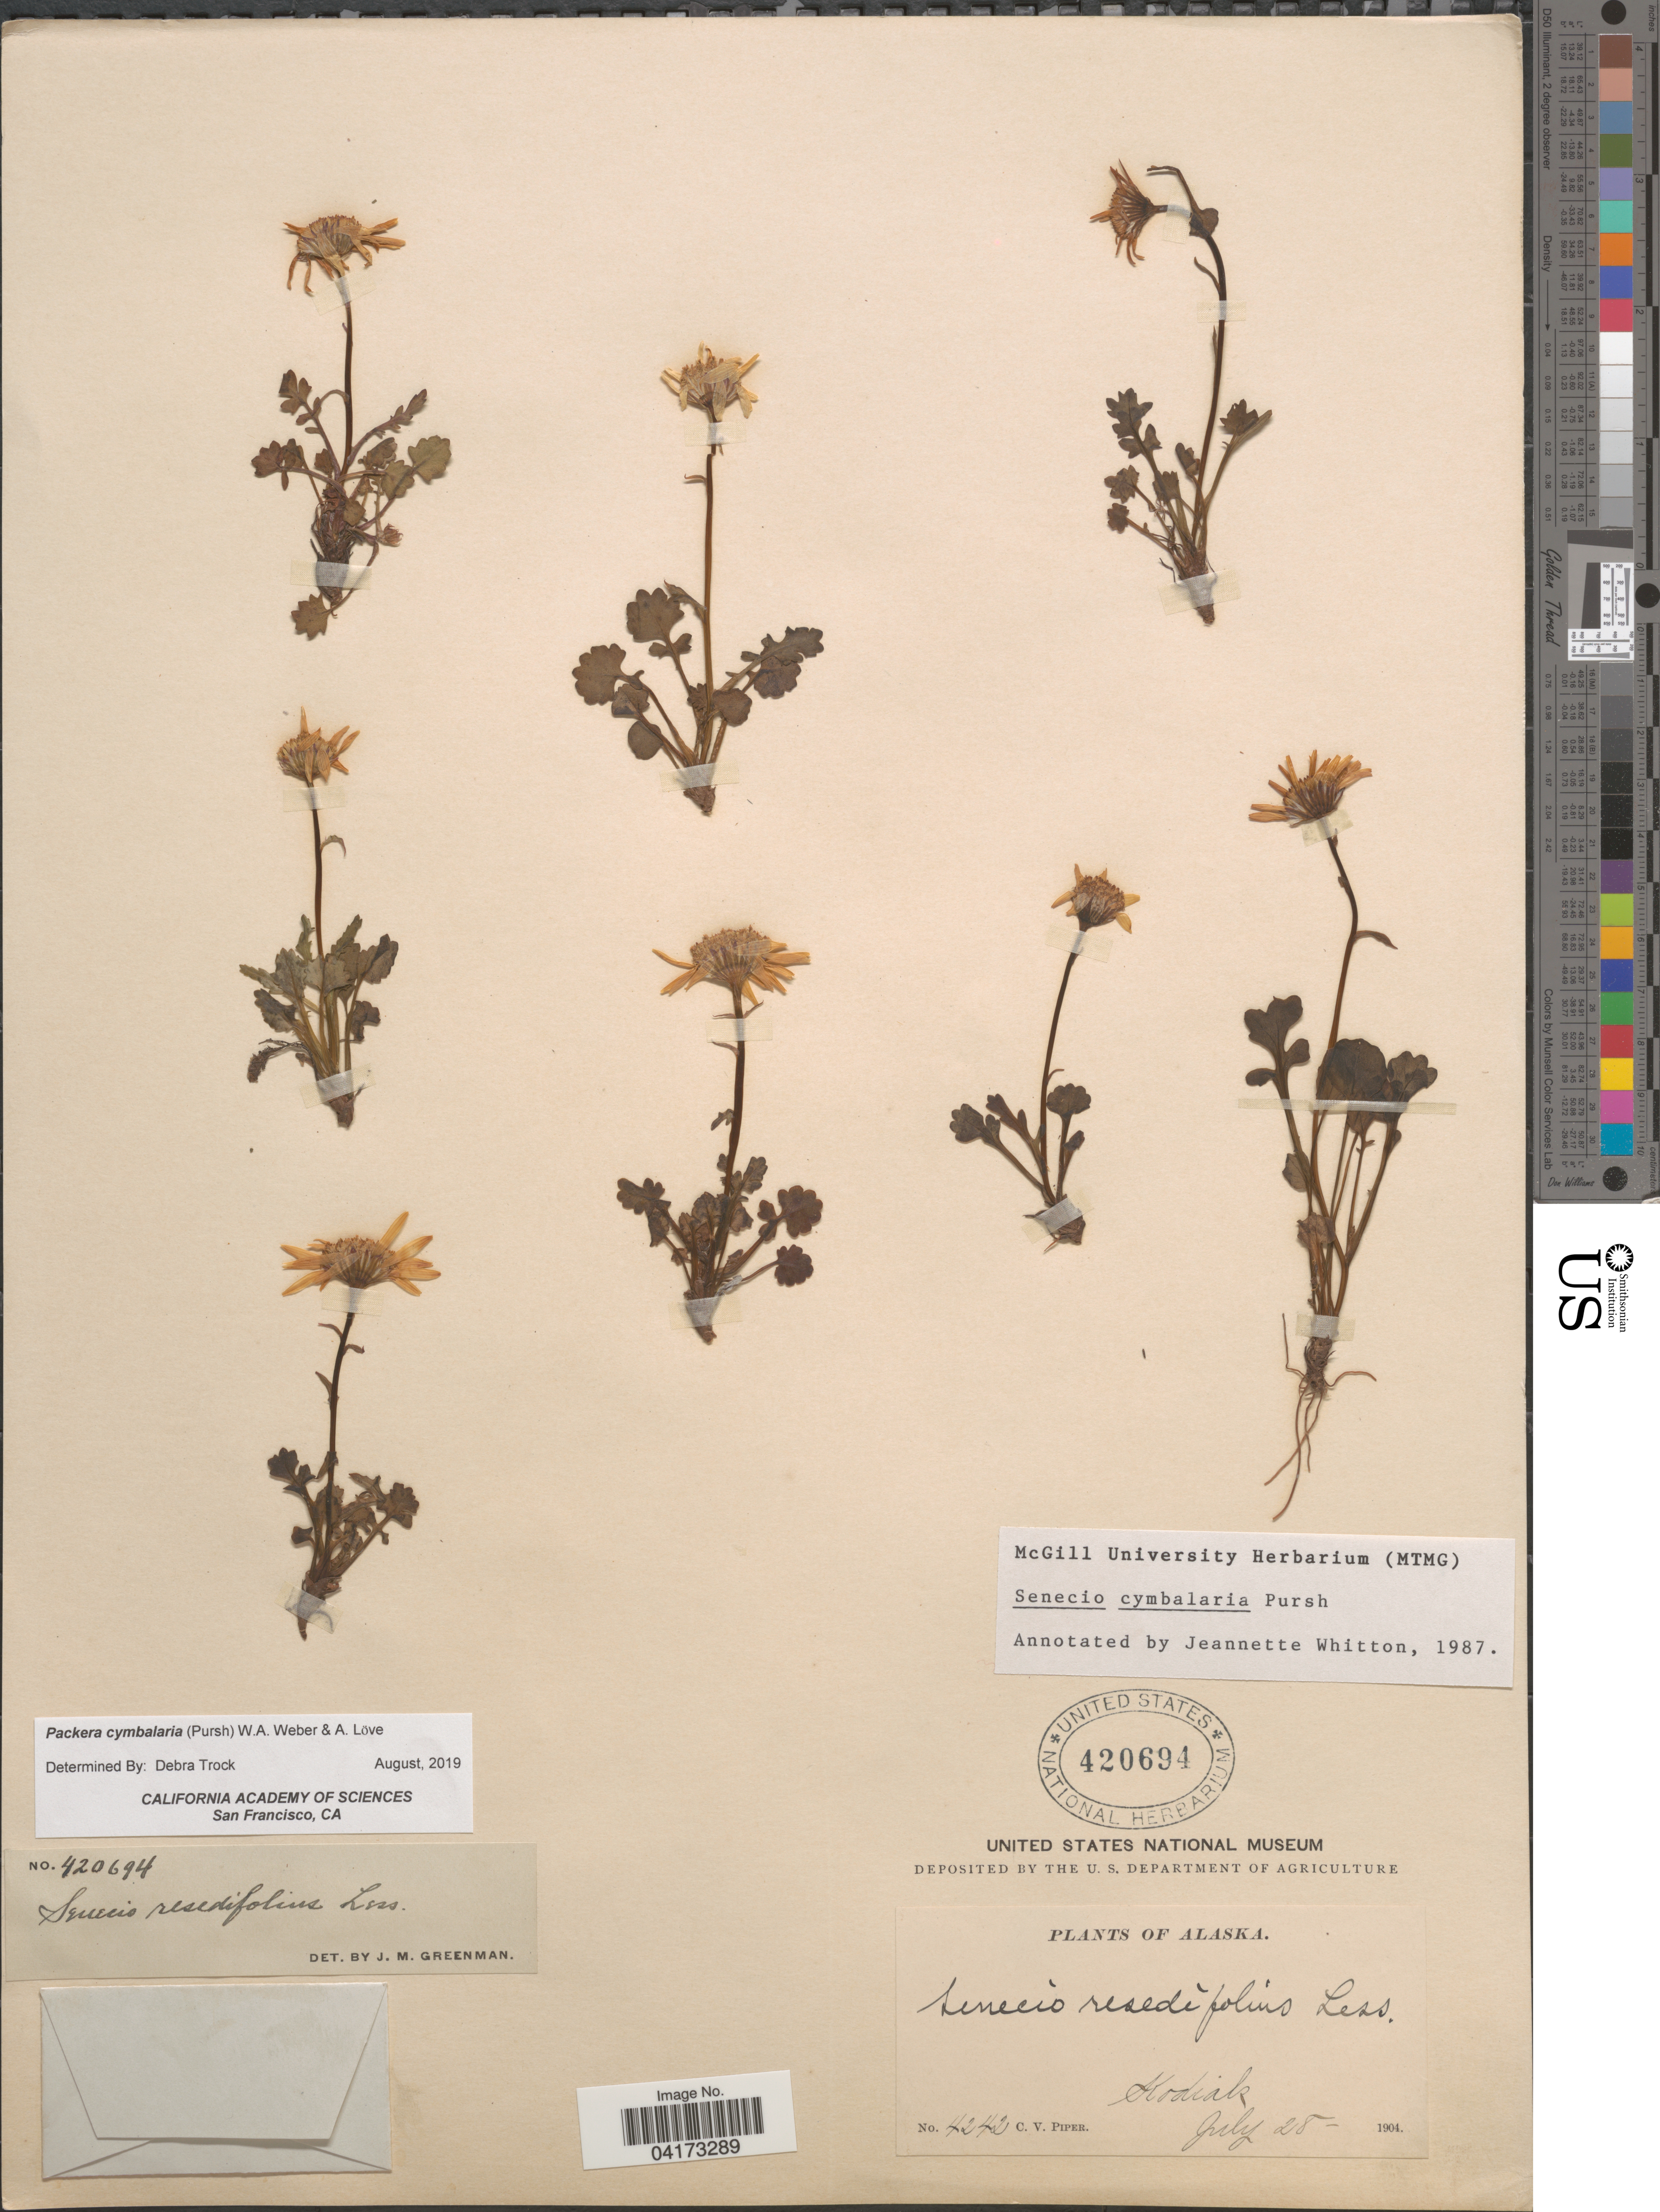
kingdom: Plantae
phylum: Tracheophyta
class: Magnoliopsida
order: Asterales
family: Asteraceae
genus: Packera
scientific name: Packera cymbalaria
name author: (Pursh) W.A. Weber & Á. Löve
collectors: C. V. Piper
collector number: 4242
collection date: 1904-07-28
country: United States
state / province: Alaska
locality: Kodiak.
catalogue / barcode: US 420694